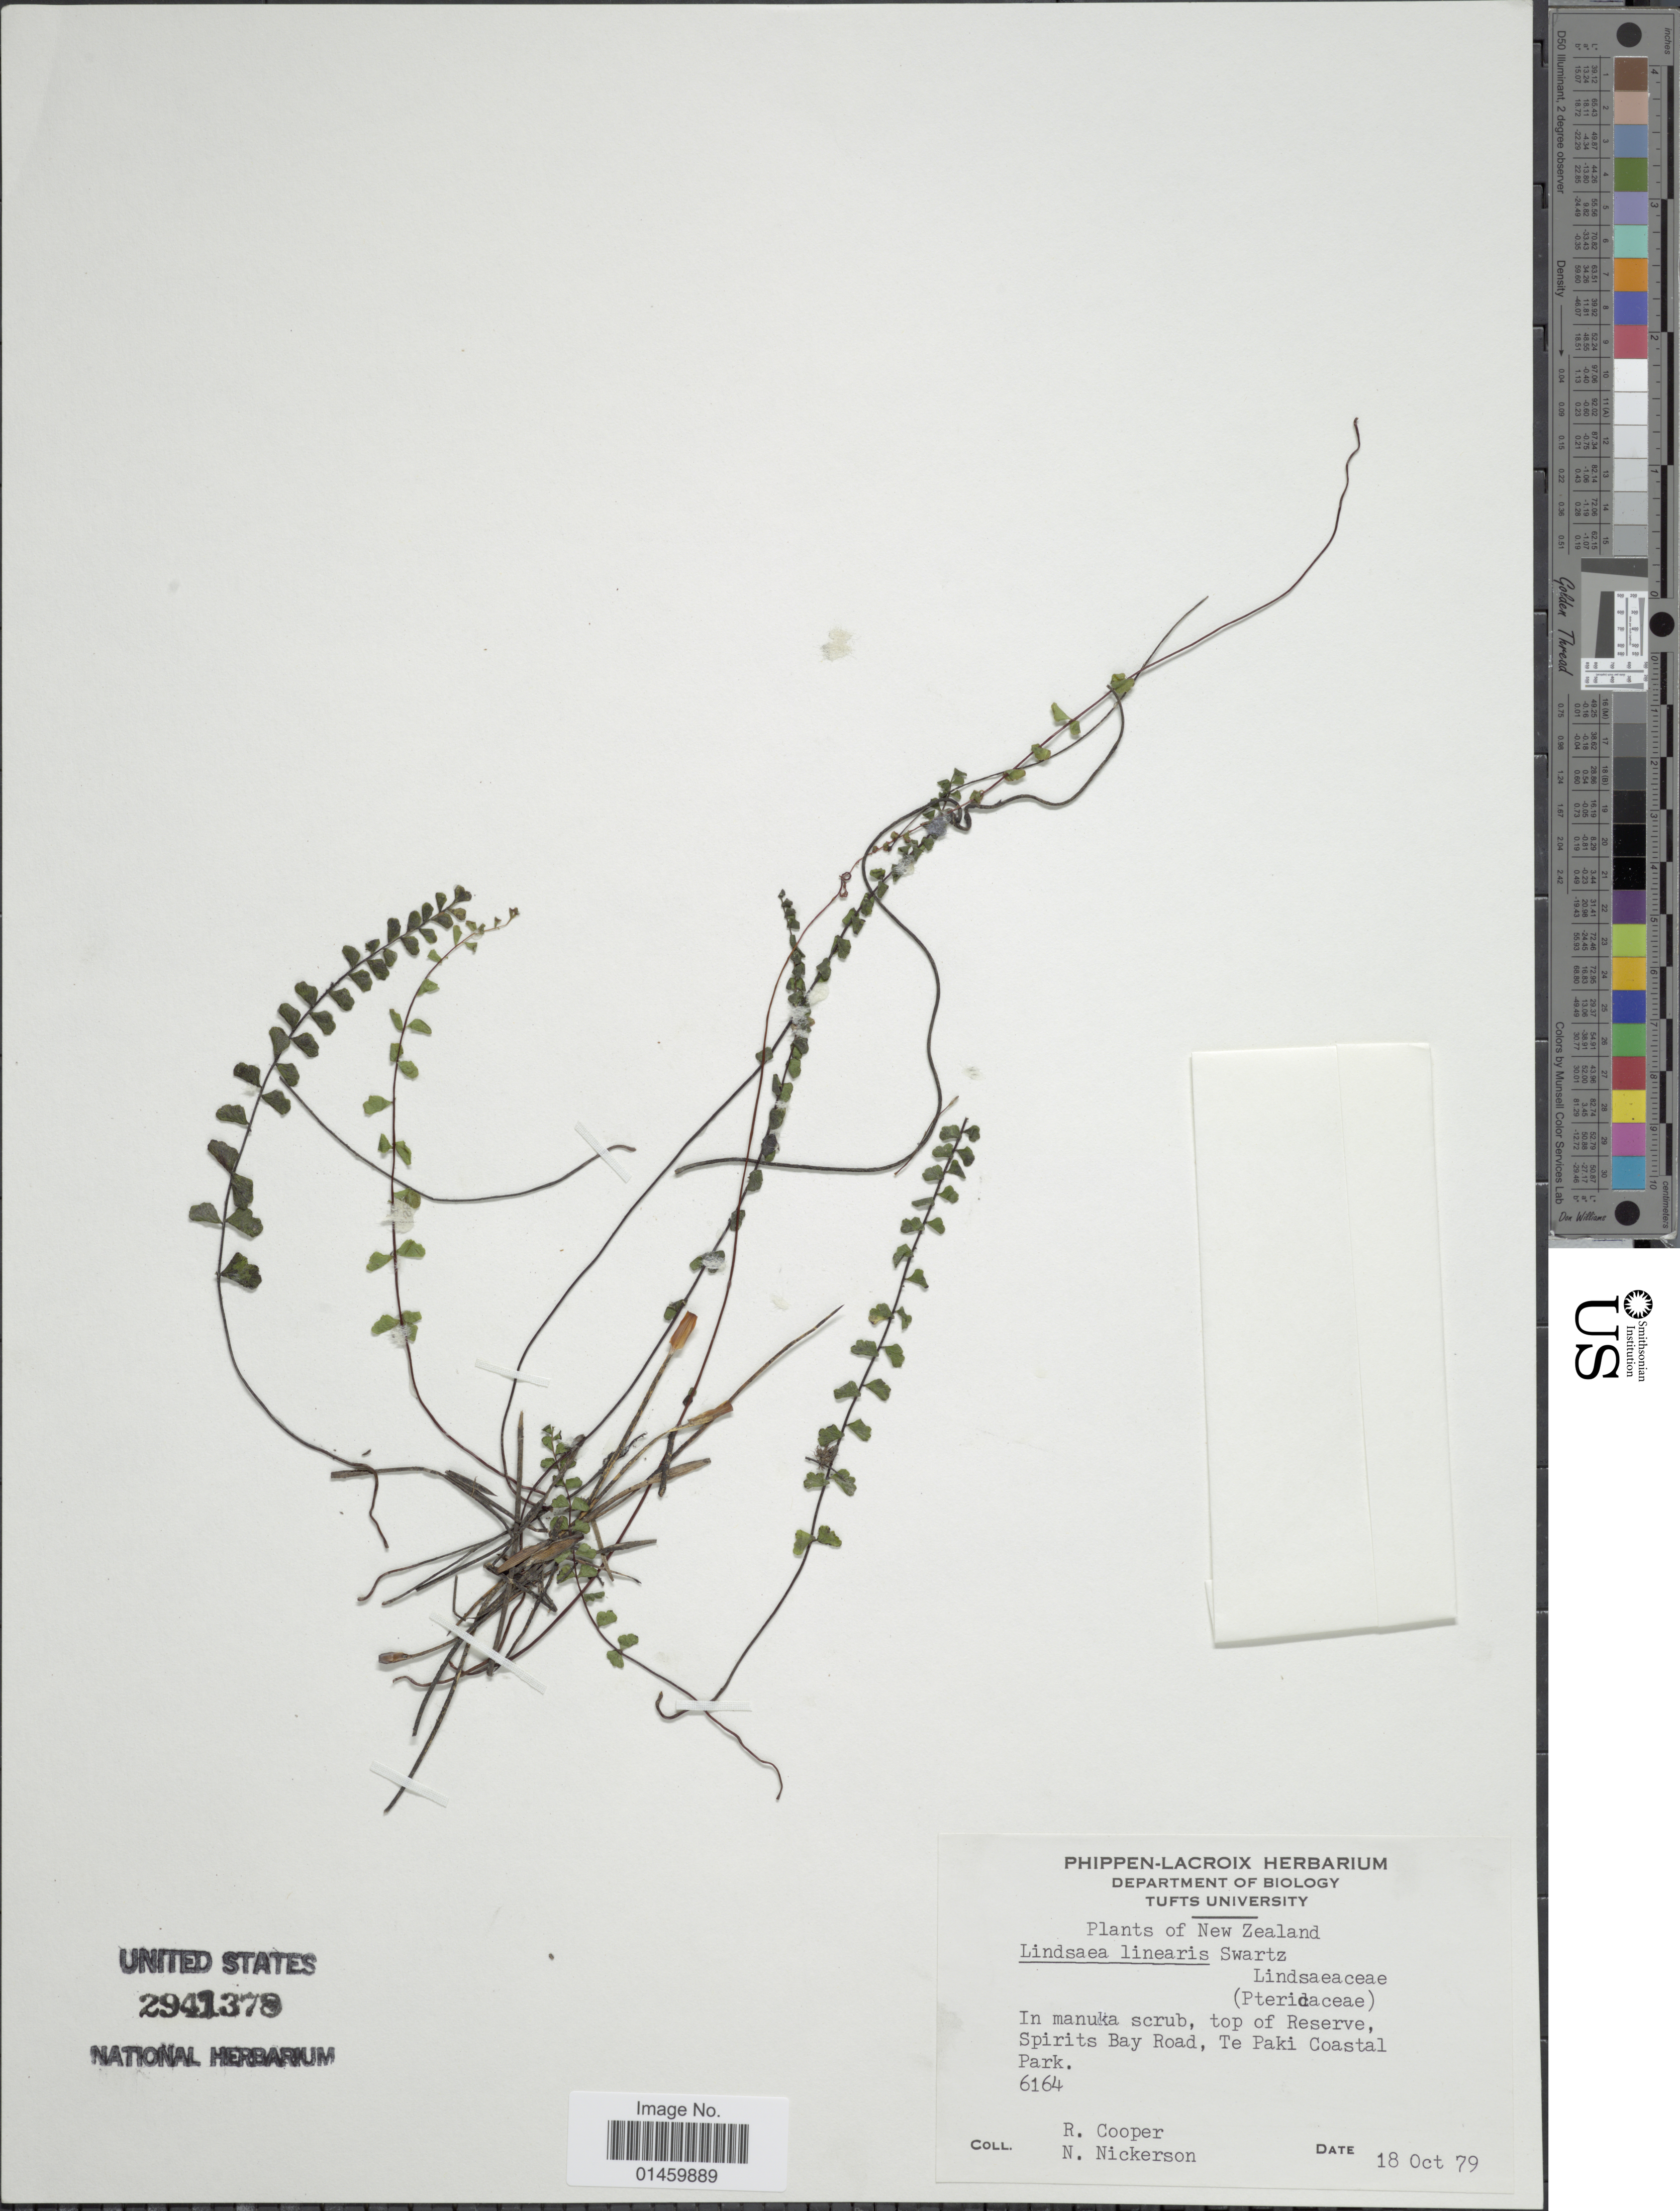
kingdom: Plantae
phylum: Tracheophyta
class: Polypodiopsida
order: Polypodiales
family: Lindsaeaceae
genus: Lindsaea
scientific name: Lindsaea linearis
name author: Sw.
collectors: R. Cooper & N. Nickerson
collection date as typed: Transcribed d/m/y: 18/10/79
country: New Zealand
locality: In manuka scrub, top of Reserve, Spirits Bay Road, Te Paki Coastal Park.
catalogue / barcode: US 2941378